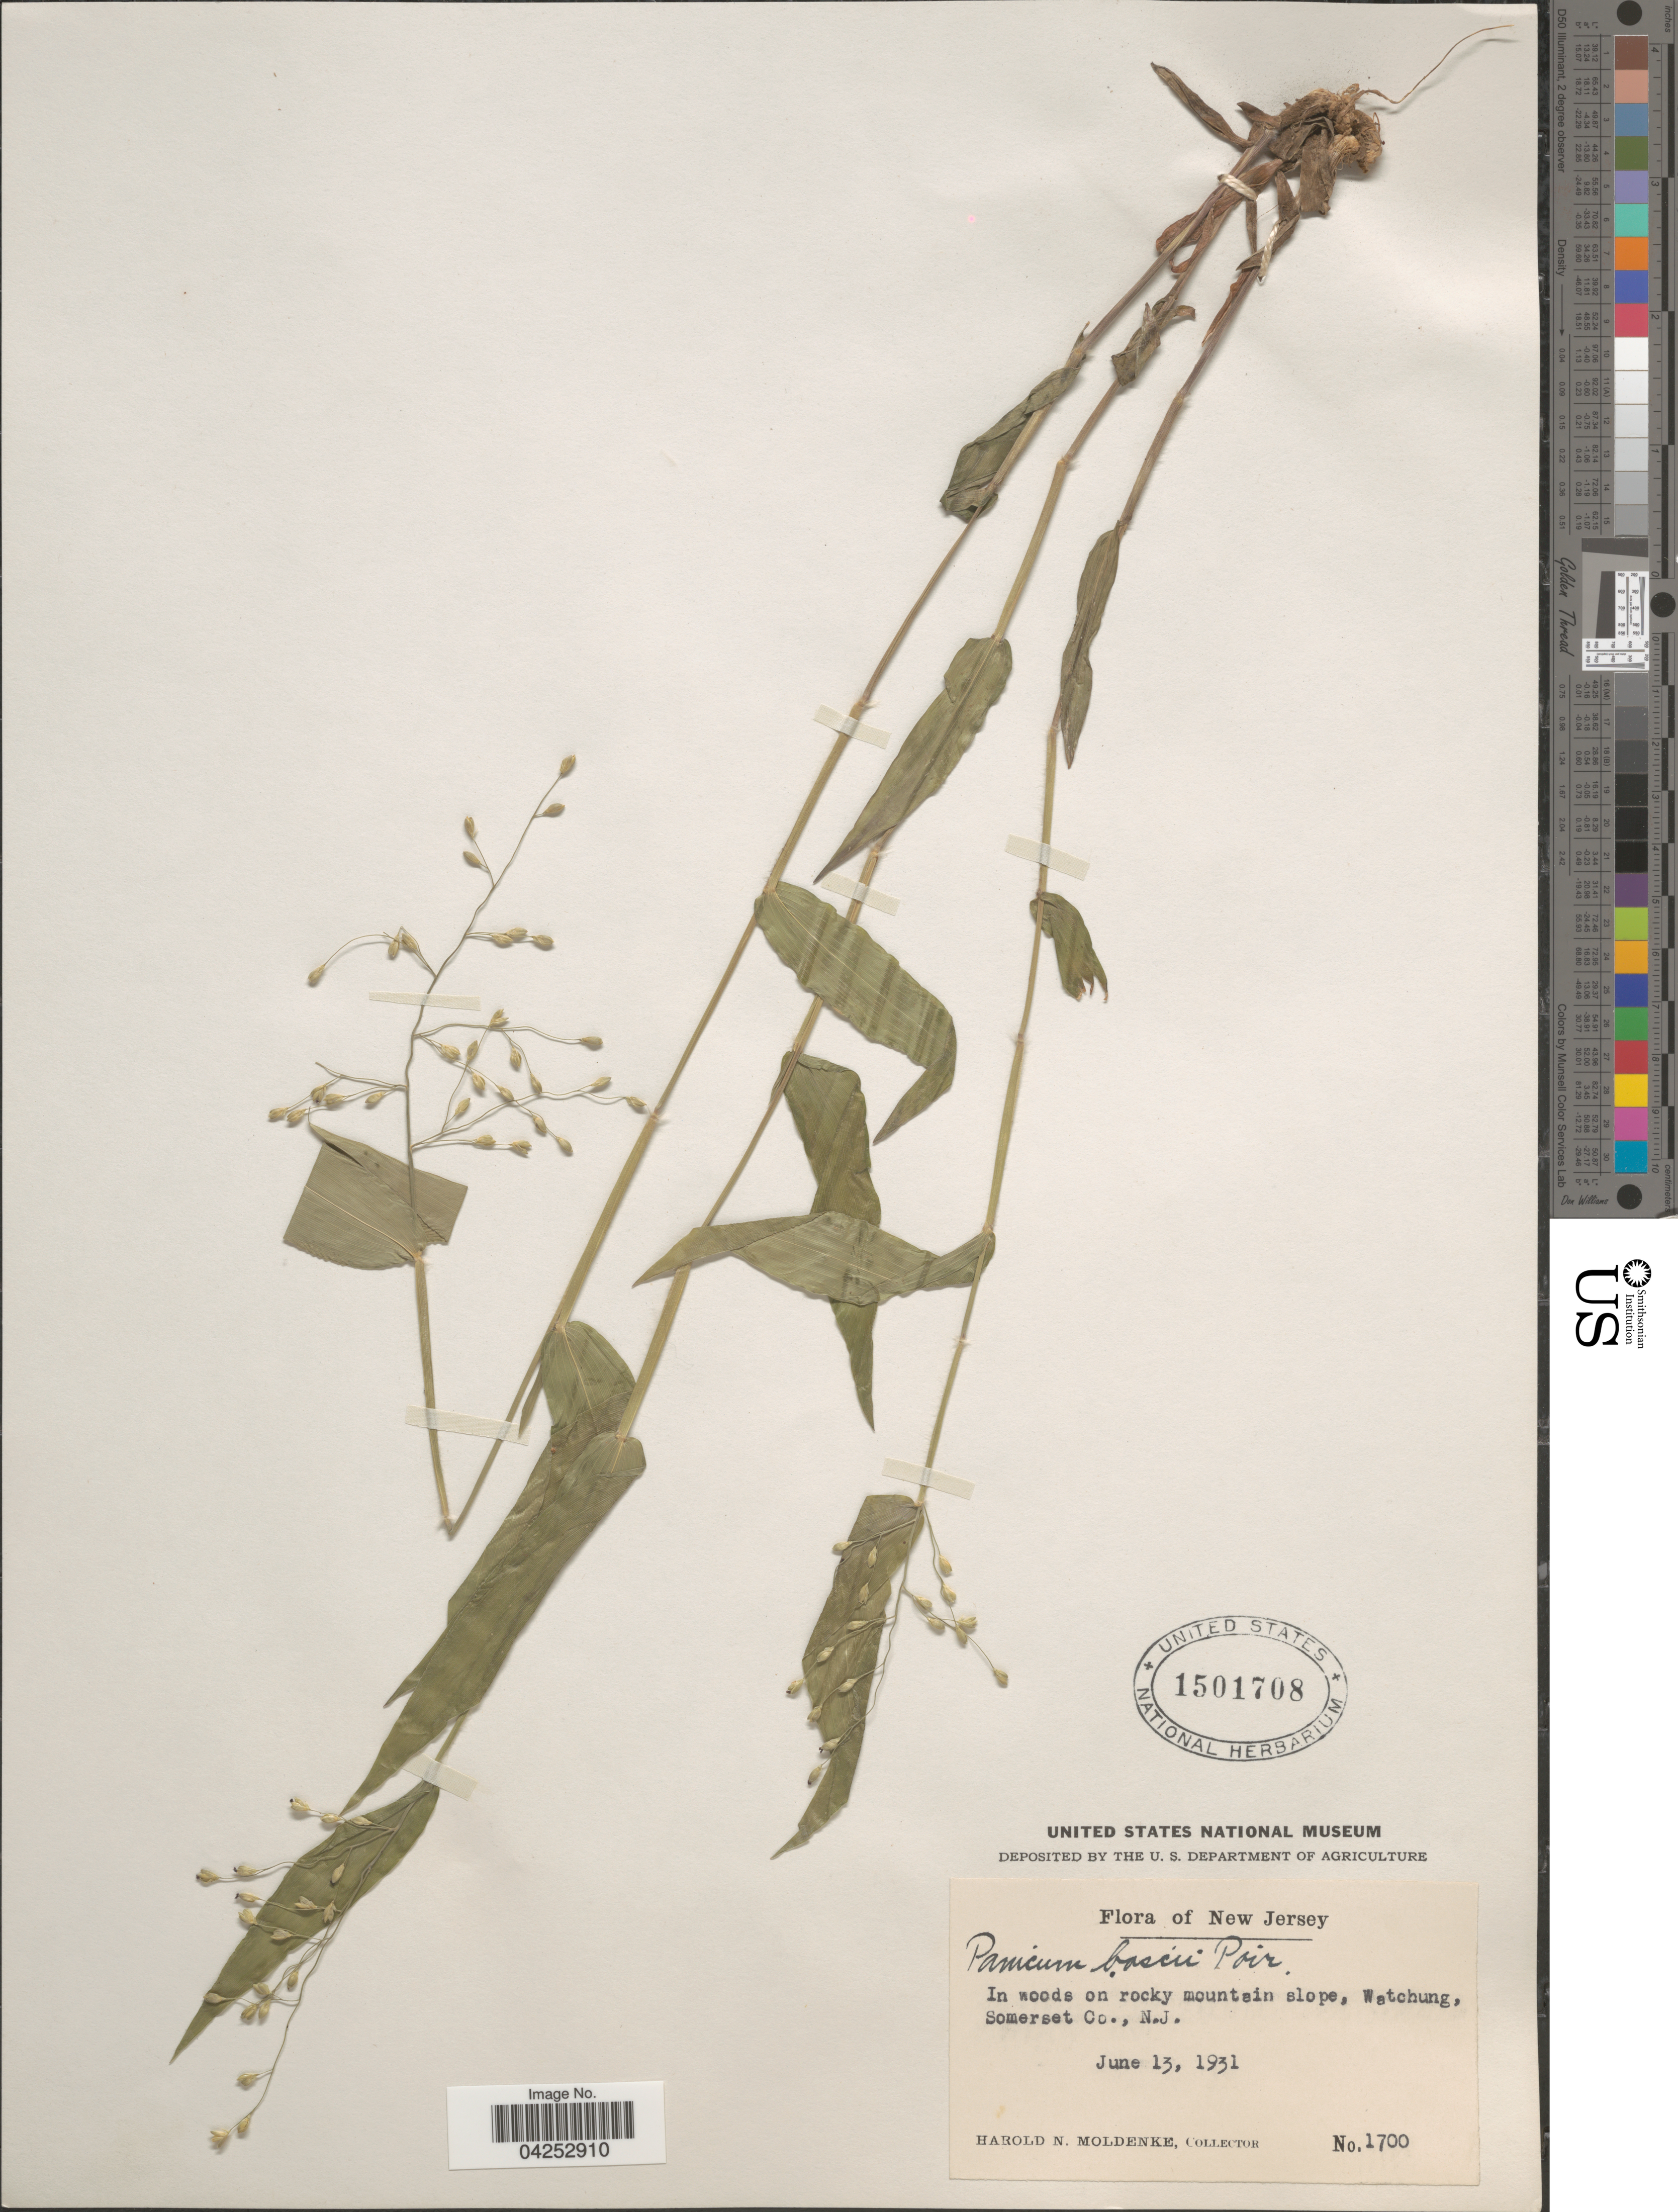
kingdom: Plantae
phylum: Tracheophyta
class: Liliopsida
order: Poales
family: Poaceae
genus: Dichanthelium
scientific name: Dichanthelium boscii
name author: (Poir.) Gould & C.A. Clark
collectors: H. N. Moldenke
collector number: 1700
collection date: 1931-06-13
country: United States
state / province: New Jersey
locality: In woods on rocky mountain slope, Watchung, Somerset Co.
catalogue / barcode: US 1501708